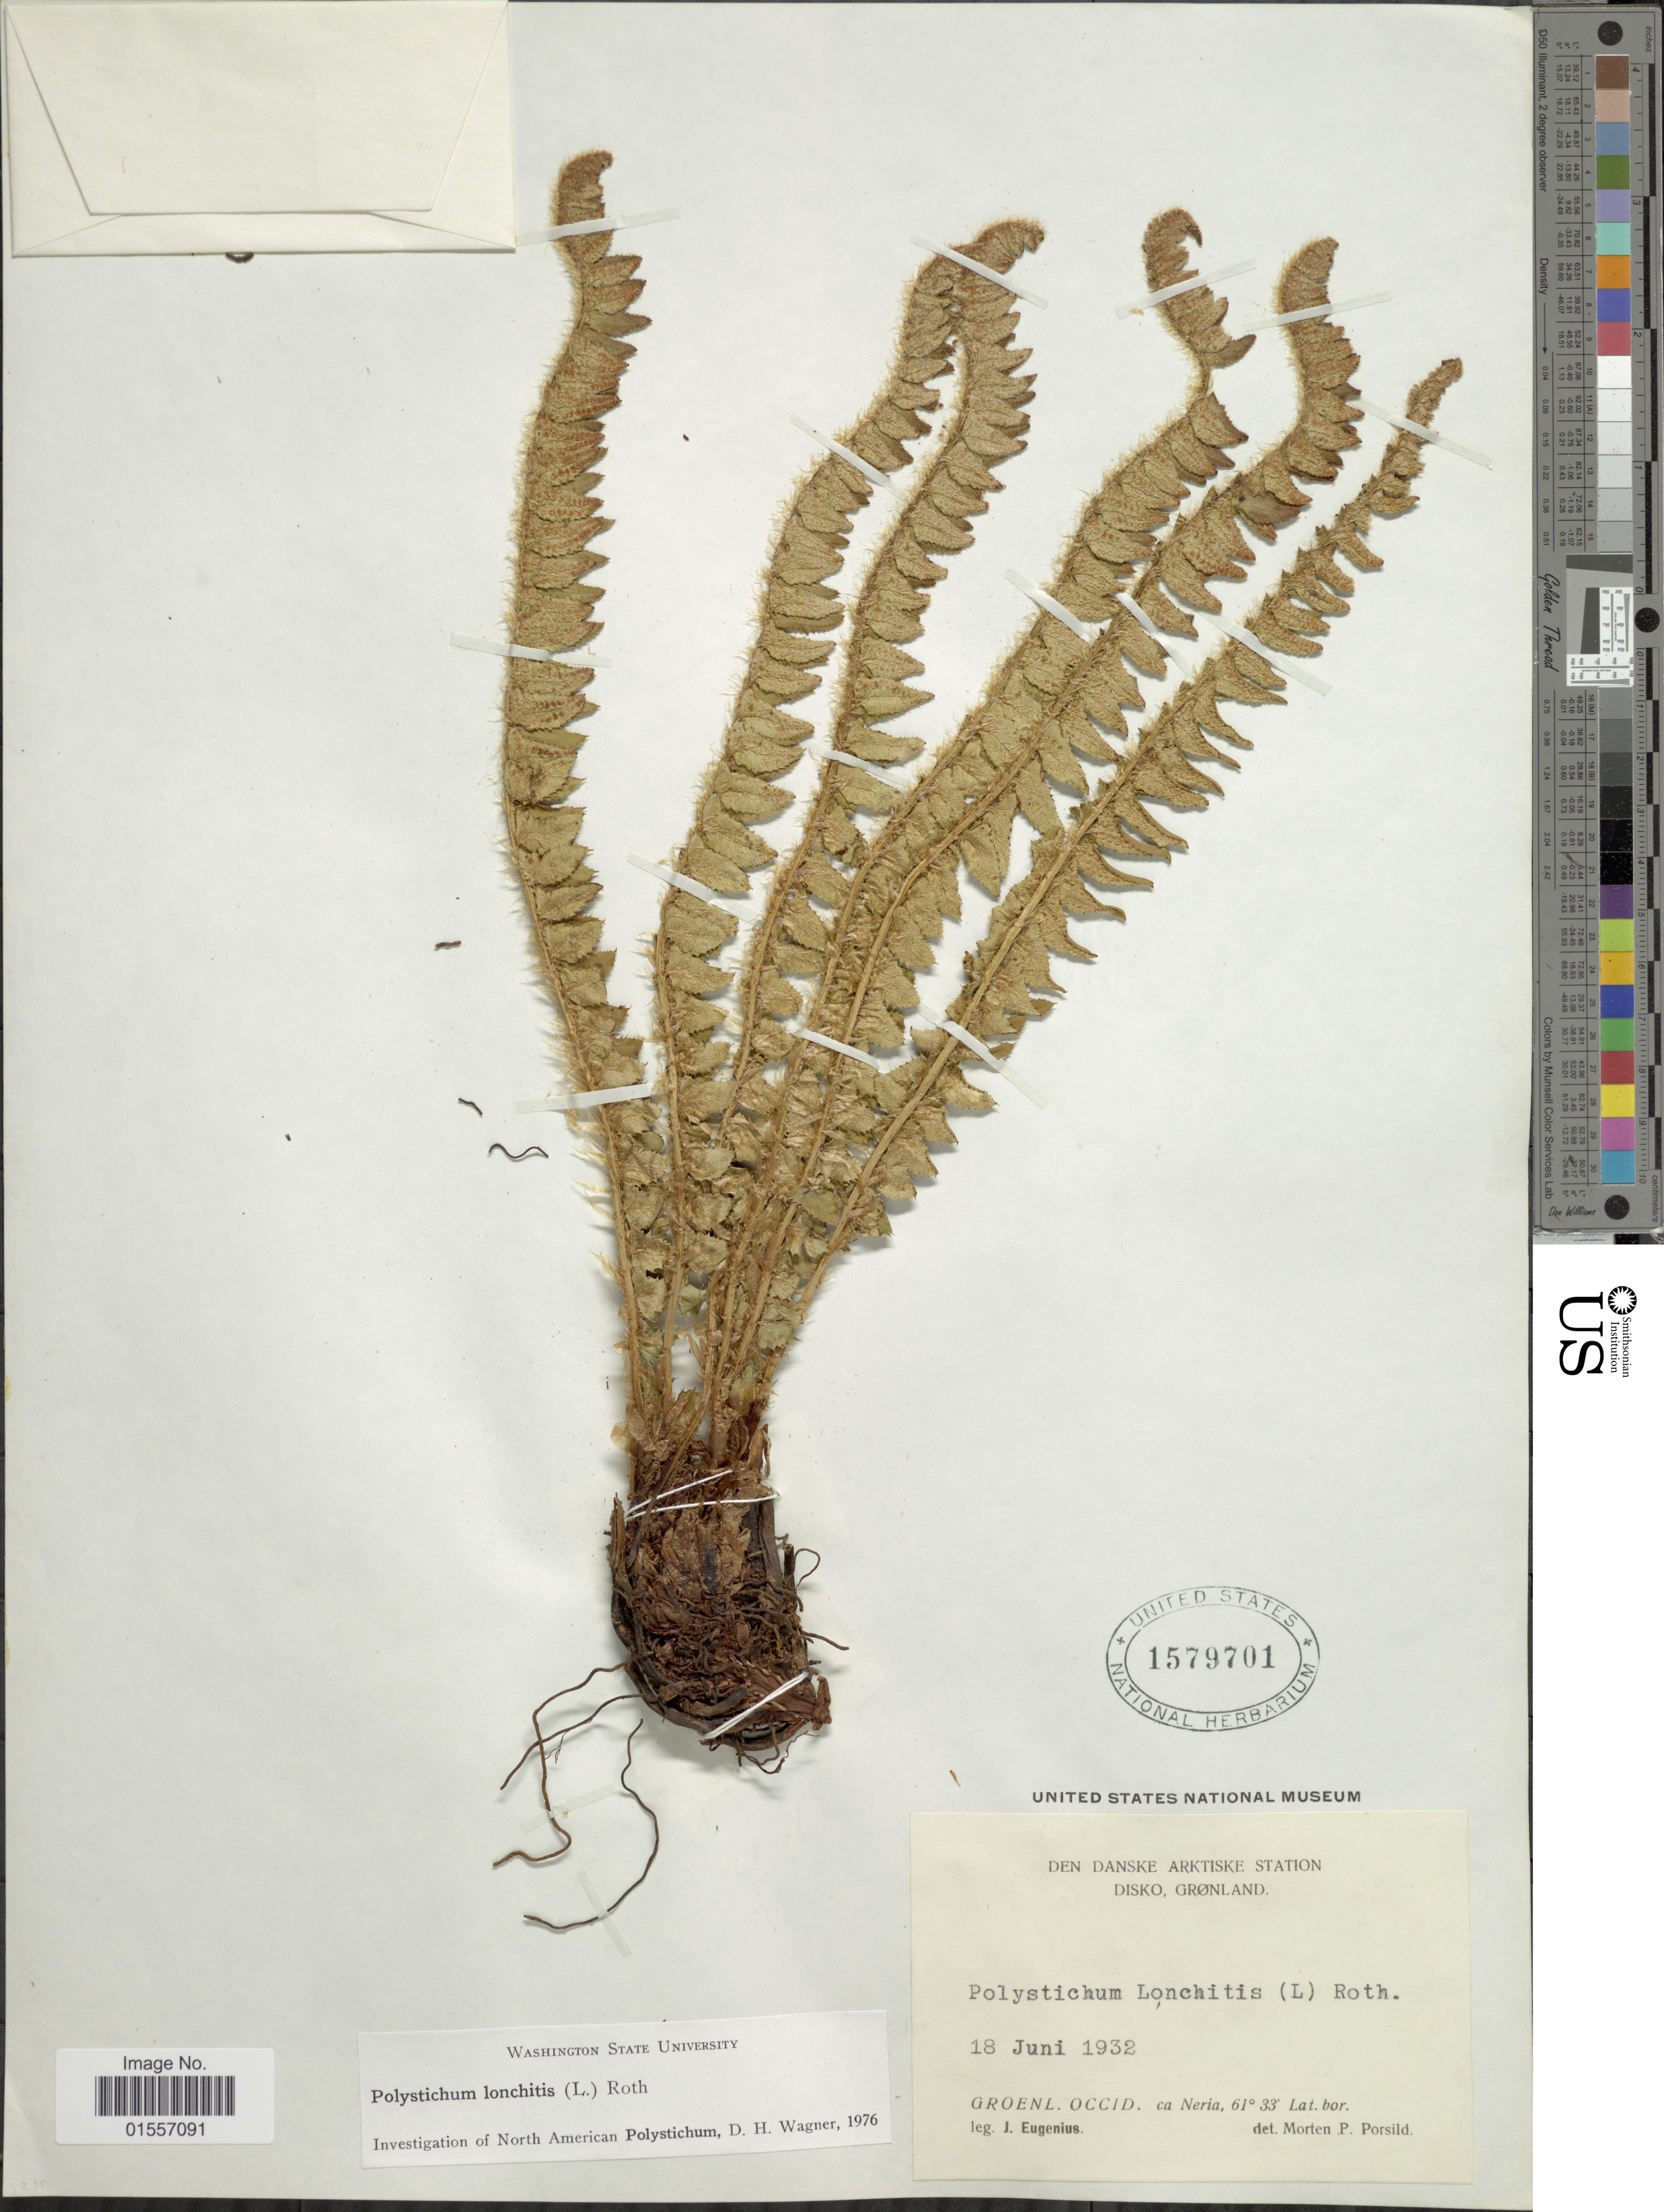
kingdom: Plantae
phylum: Tracheophyta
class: Polypodiopsida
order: Polypodiales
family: Dryopteridaceae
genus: Polystichum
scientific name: Polystichum lonchitis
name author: (Roth) L.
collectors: J. Eugenius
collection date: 1932-06-18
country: Greenland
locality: Den Danske Arktiske Station. Disko. Grønland, Groenl. Occid., ca Neria.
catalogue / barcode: US 1579701